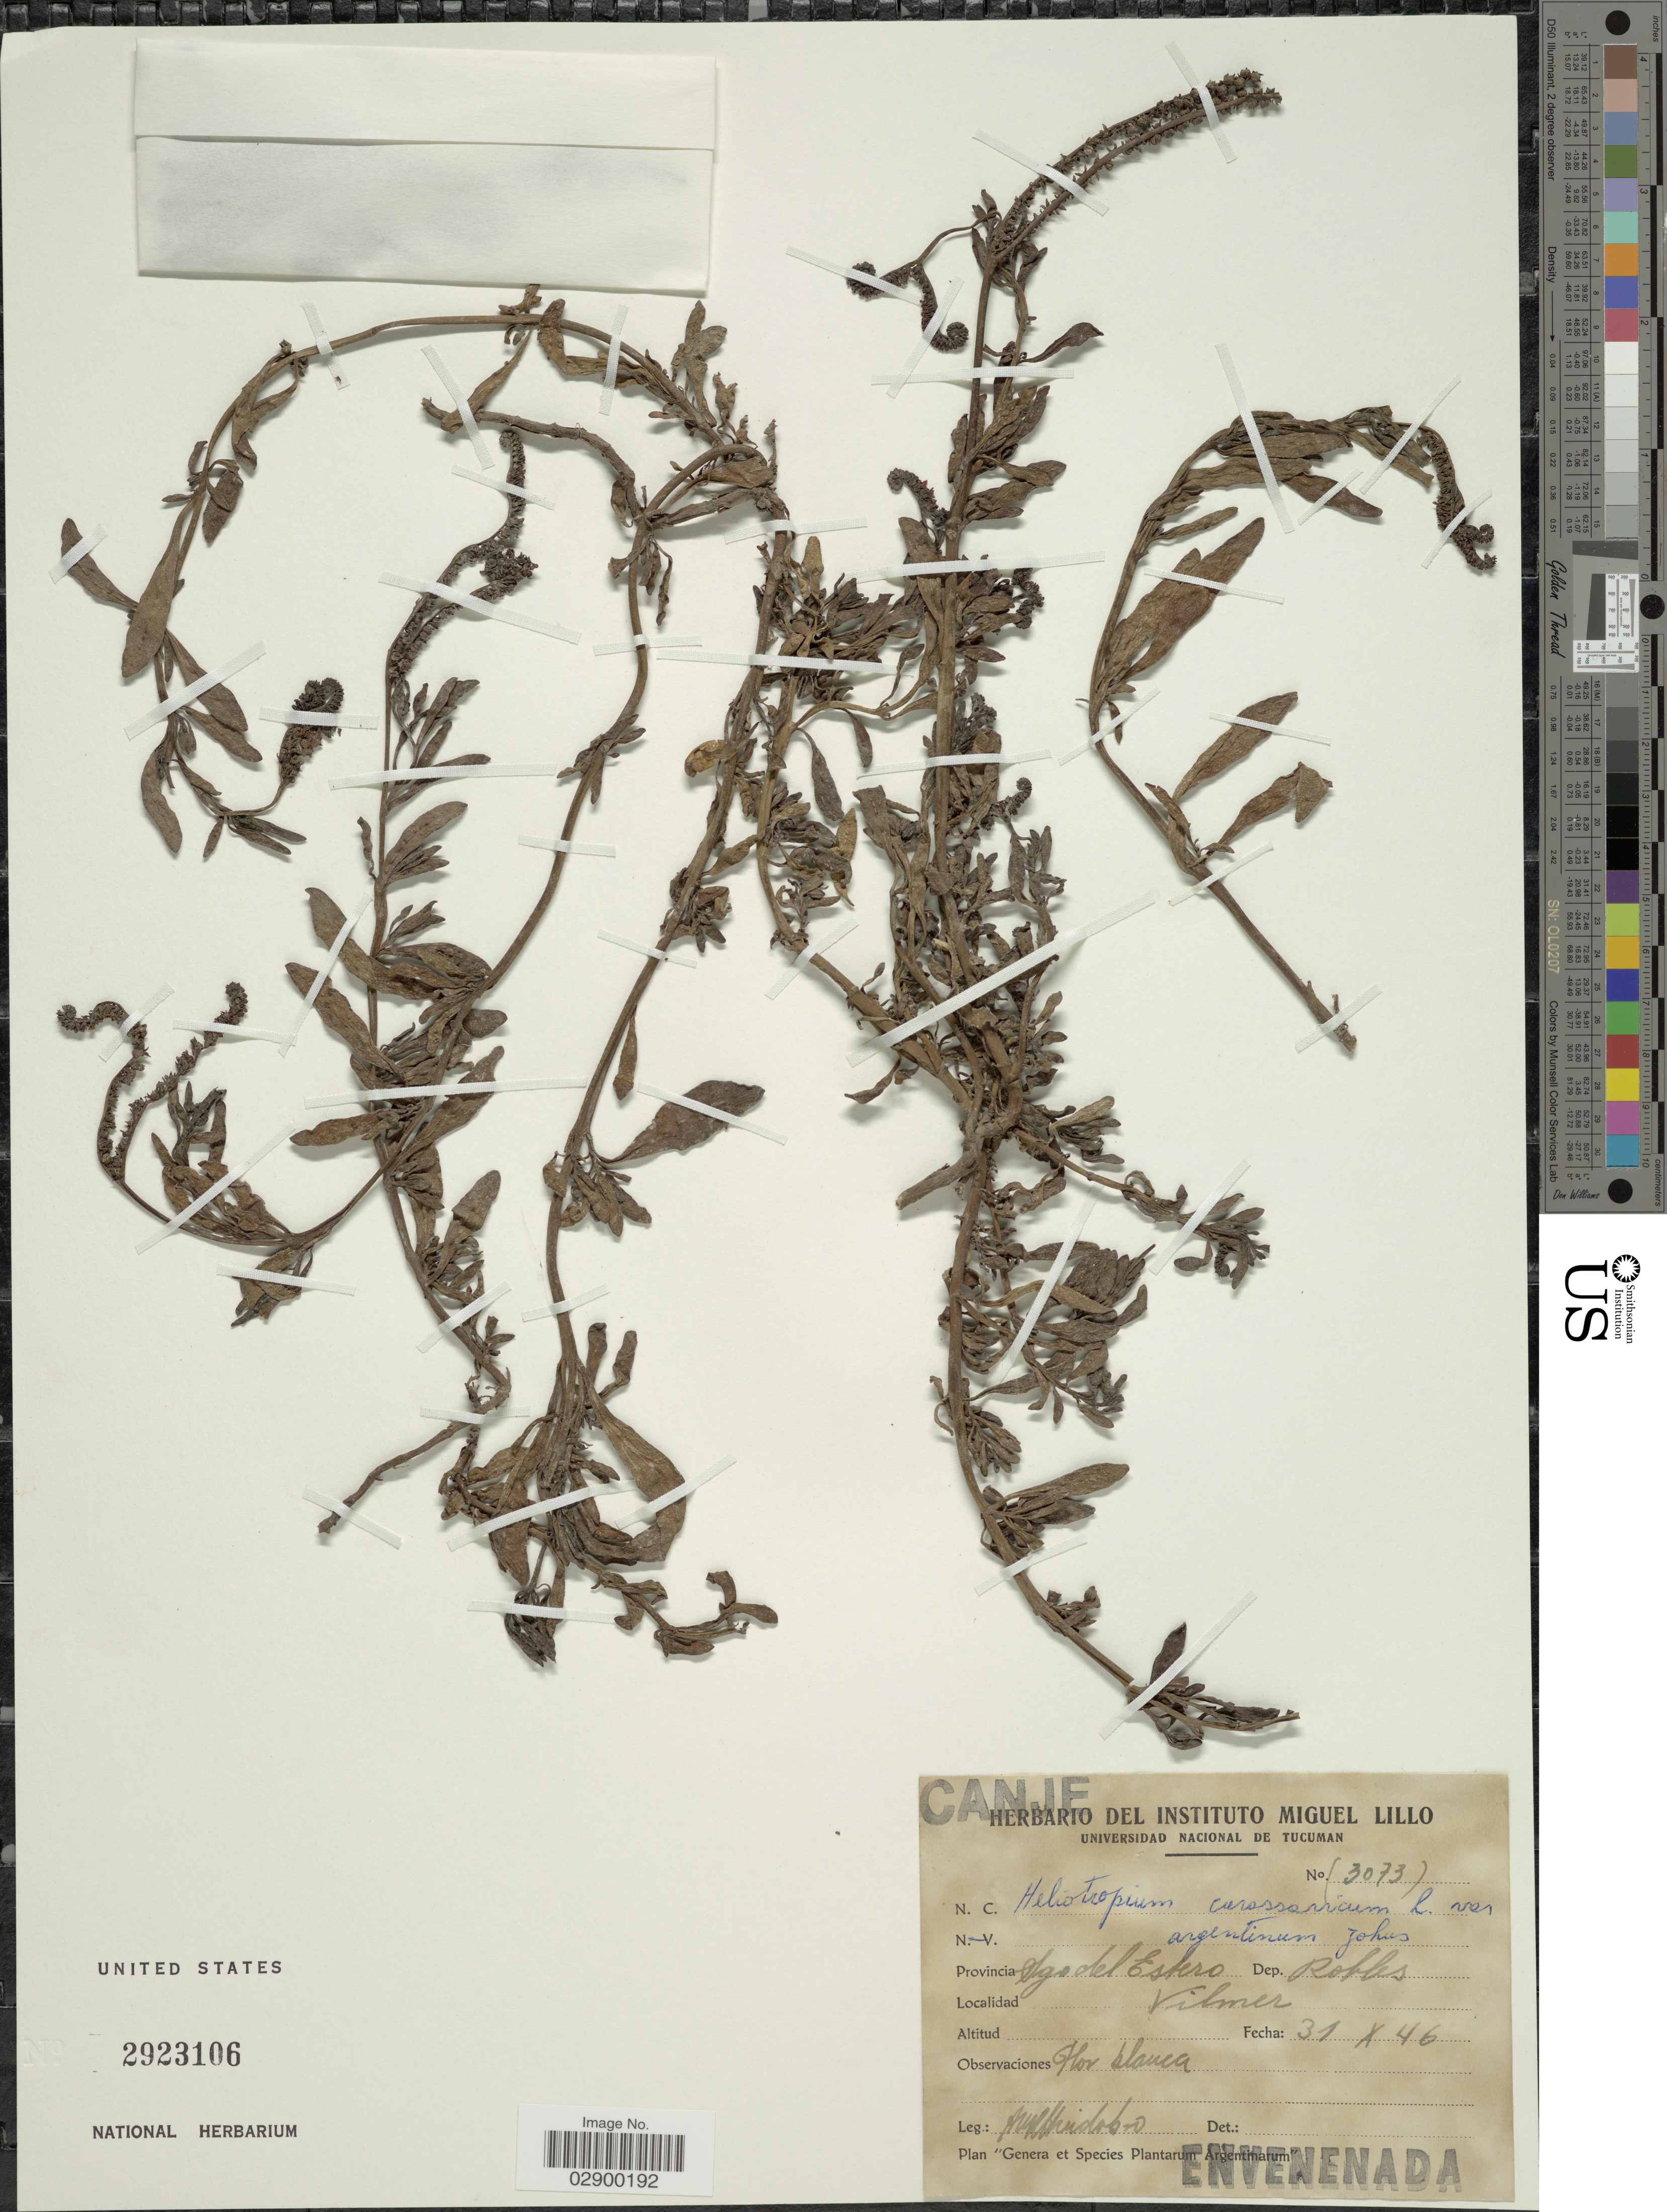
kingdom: Plantae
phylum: Tracheophyta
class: Magnoliopsida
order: Boraginales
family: Heliotropiaceae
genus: Heliotropium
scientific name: Heliotropium curassavicum var. argentinum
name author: I.M. Johnst.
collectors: R. Huidobro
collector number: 3073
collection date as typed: Transcribed d/m/y: 31/10/46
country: Argentina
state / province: Santiago del Estero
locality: Provincia Sgo del Estero, Dep. Robles, Vilmer.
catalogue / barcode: US 2923106